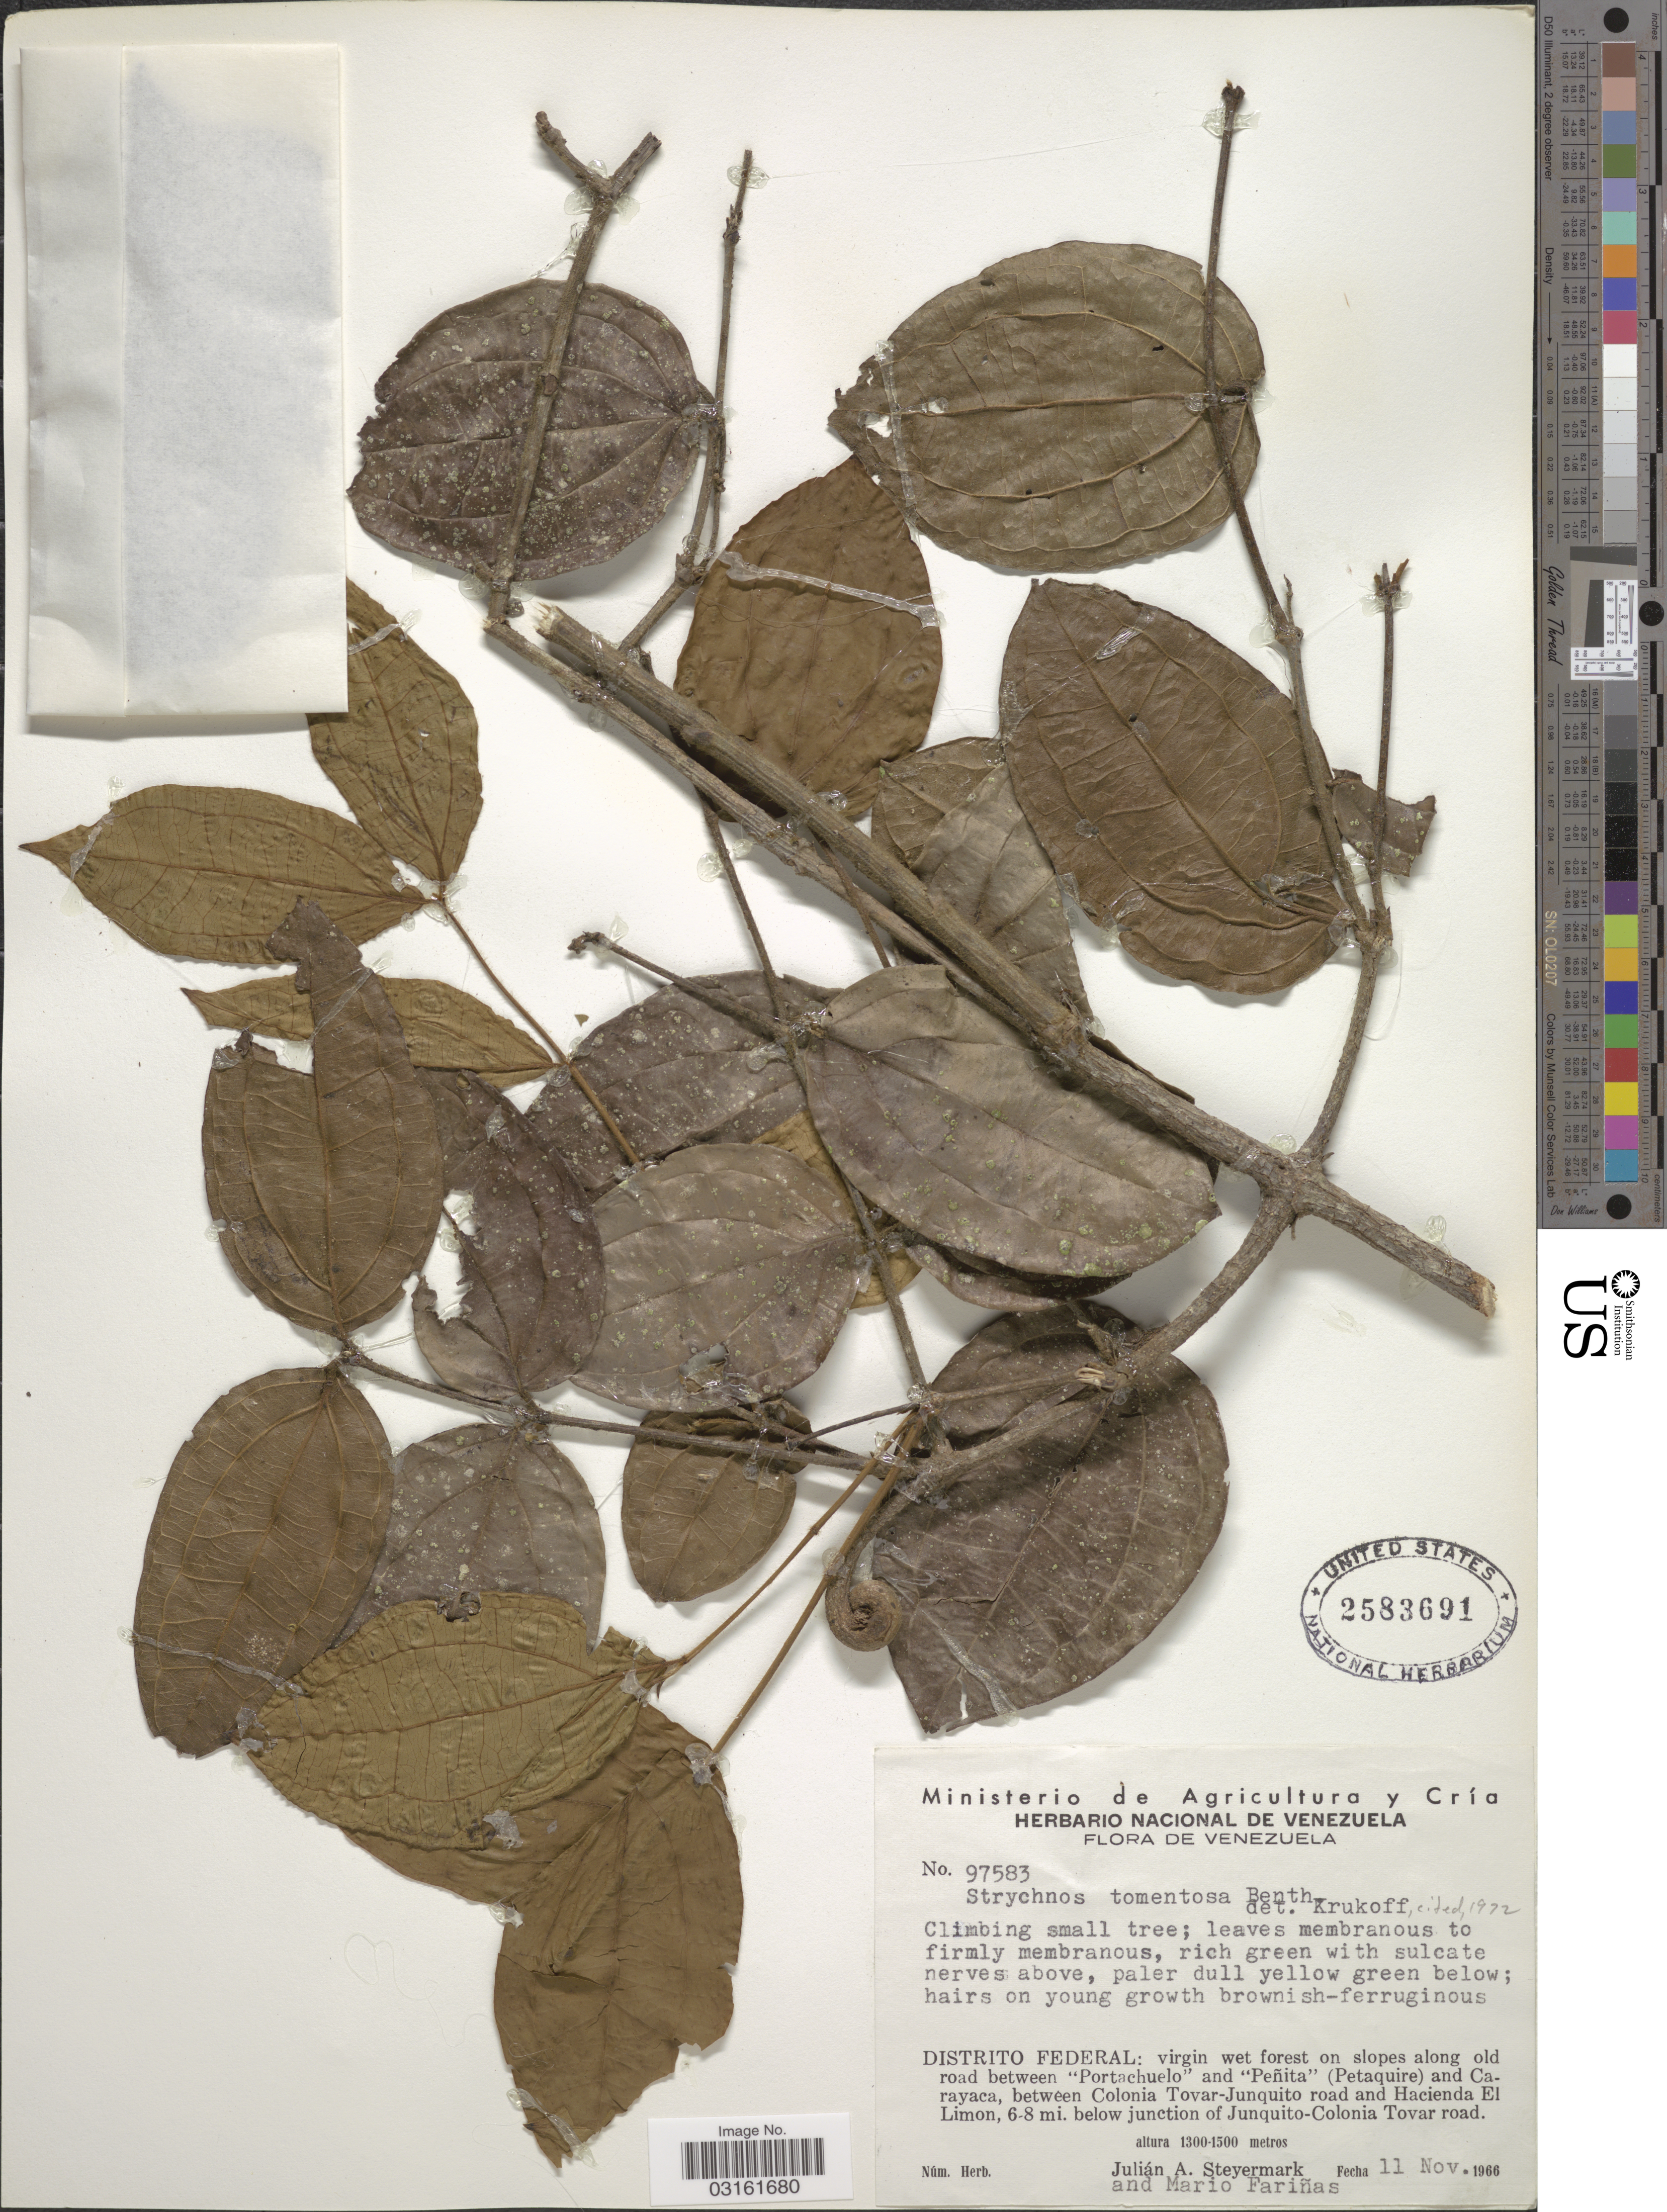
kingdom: Plantae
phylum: Tracheophyta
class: Magnoliopsida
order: Gentianales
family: Loganiaceae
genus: Strychnos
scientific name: Strychnos tomentosa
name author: Benth.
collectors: J. Steyermark & M. Fariñas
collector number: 97583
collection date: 1966-11-11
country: Venezuela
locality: Distrito Federal: virgin wet forest on slopes along old road between "Portachuelo" and "Peñita" (Petaquire) and Carayaca, between Colonia Tovar-Junquito road and Hacienda El Limon, 6-8 mi. below junction of Junquito-Colonia Tovar road.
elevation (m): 1300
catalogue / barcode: US 2583691